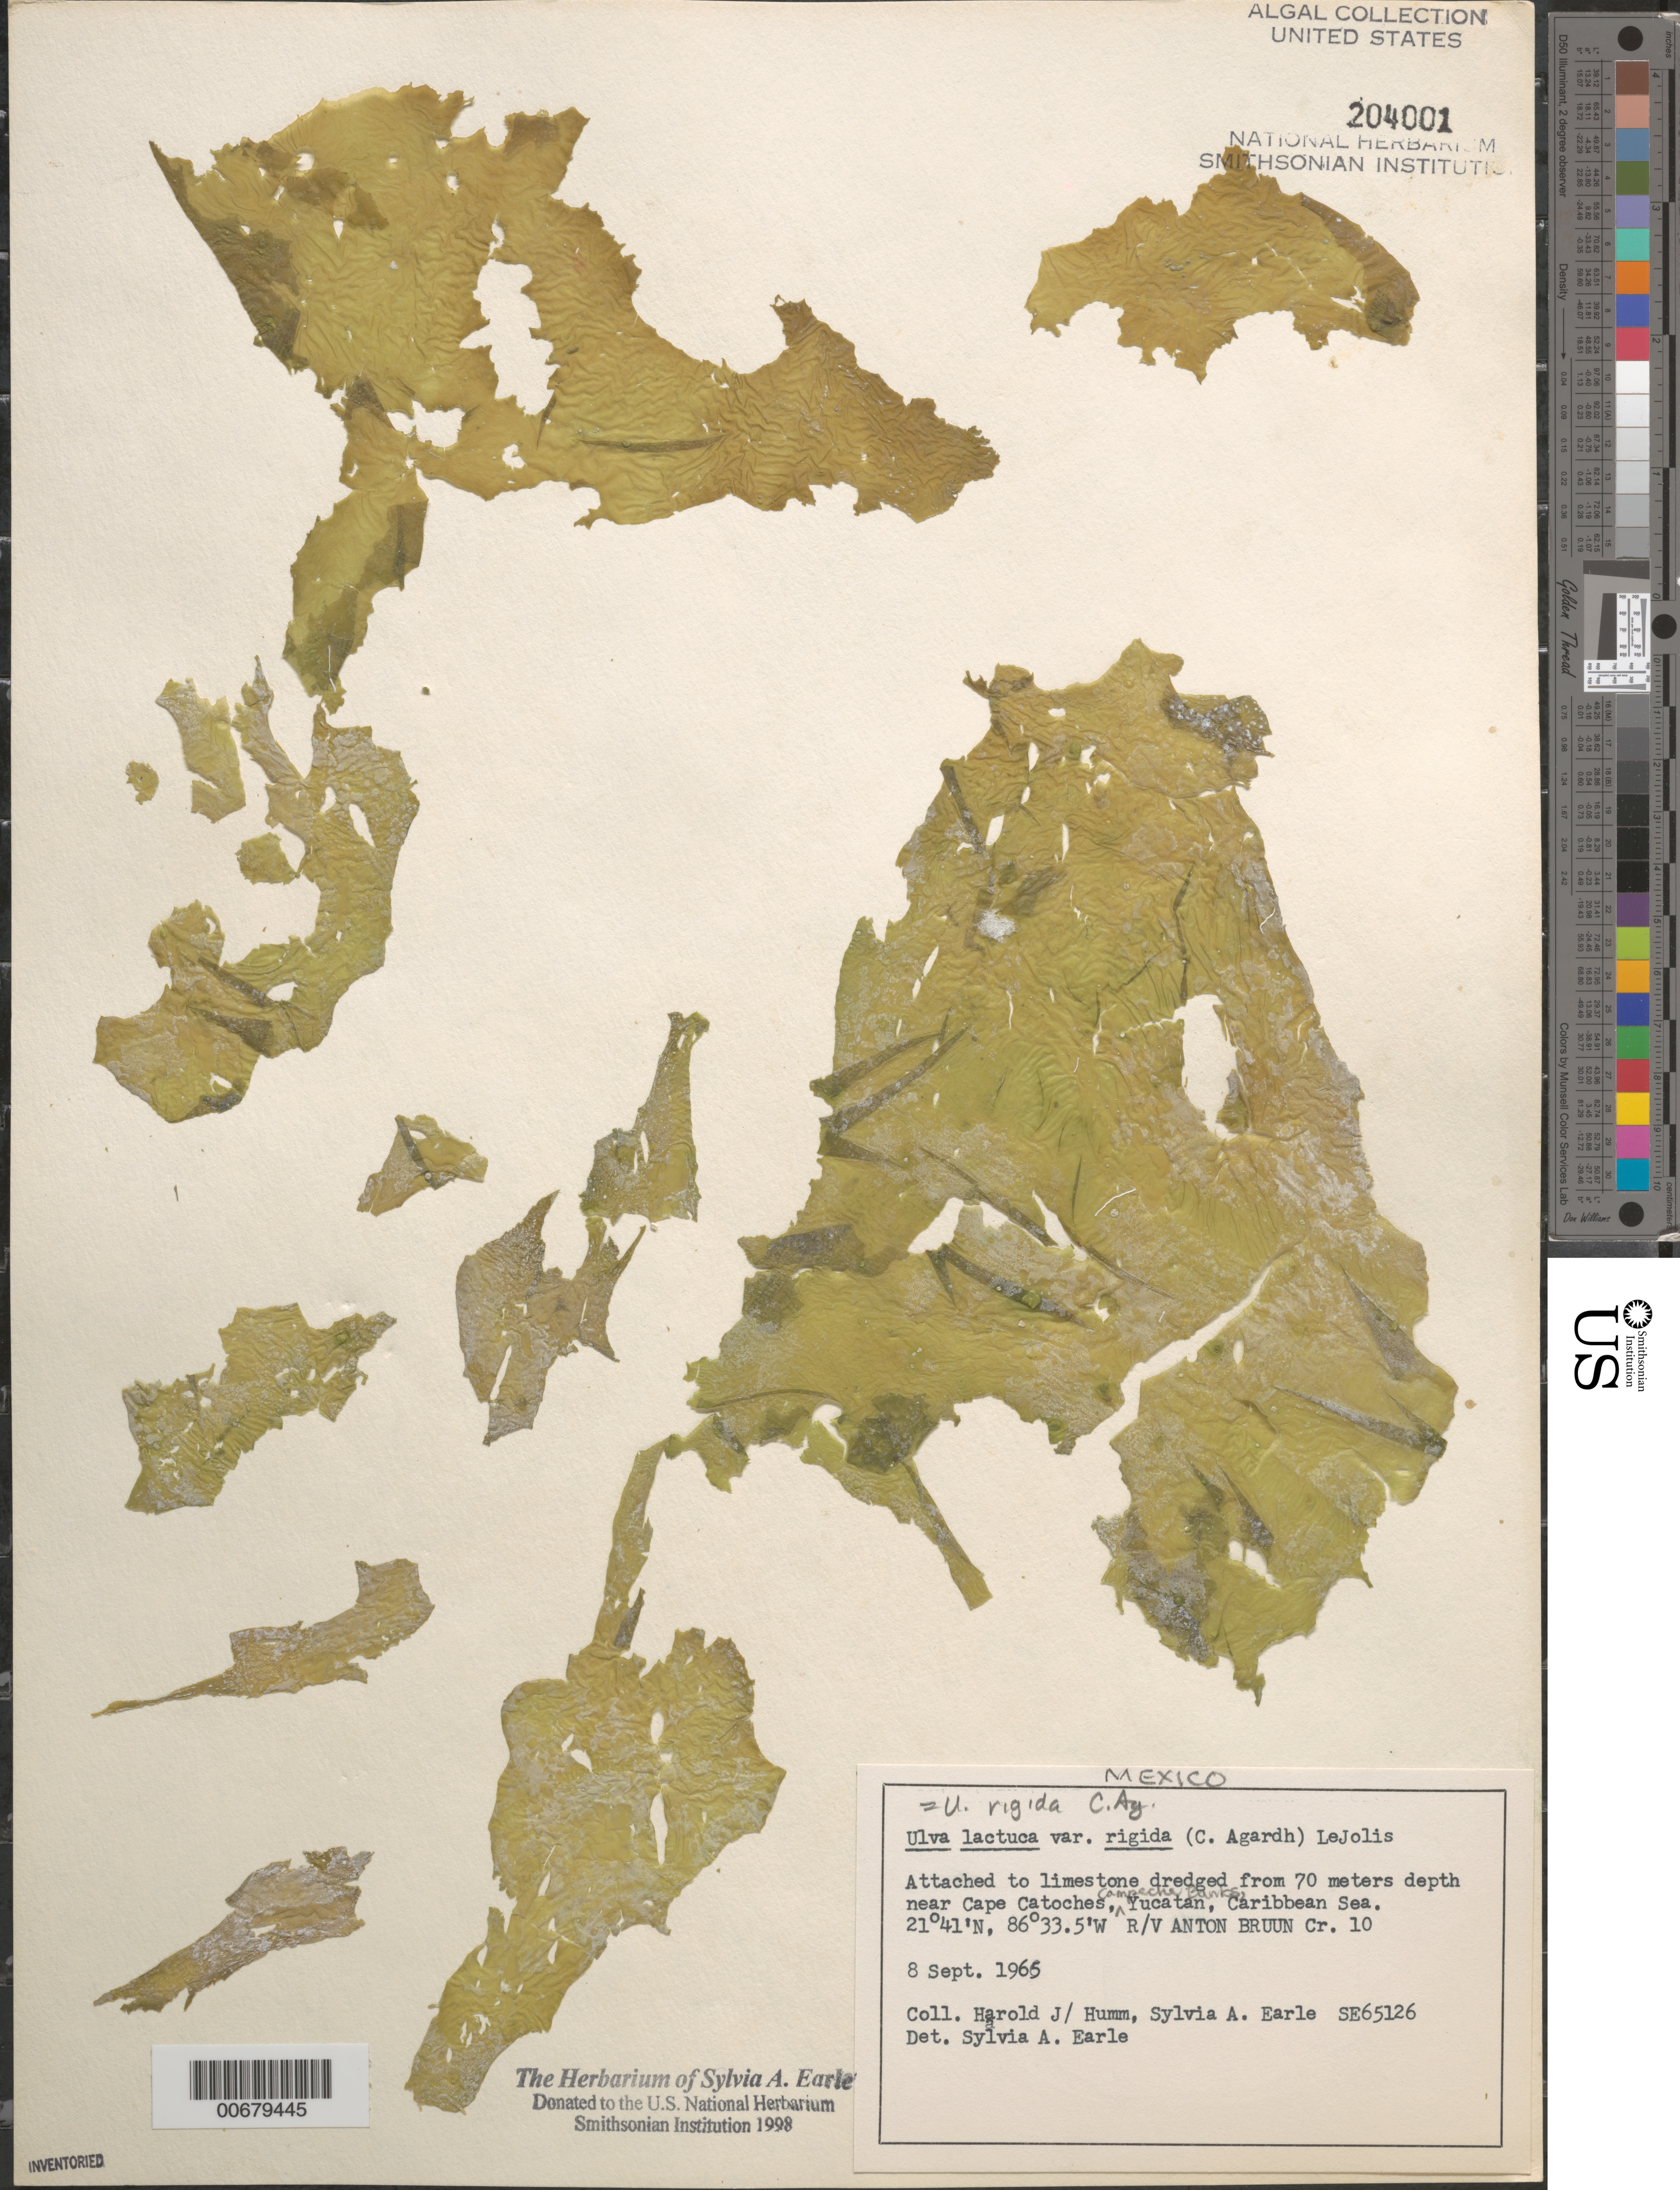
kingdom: Plantae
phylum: Chlorophyta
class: Ulvophyceae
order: Ulvales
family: Ulvaceae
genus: Ulva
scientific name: Ulva rigida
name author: C. Agardh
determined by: Earle, S. A.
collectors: H. J. Humm & S. A. Earle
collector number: SE 65126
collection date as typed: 08 Sep 1965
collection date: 1965-09-08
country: Mexico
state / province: Quintana Roo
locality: Campeche Banks, near Cape Catoches, Yucatna Peninsula, Caribbean Sea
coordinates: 21 41' N, 86 33.5' W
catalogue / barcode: US 204001